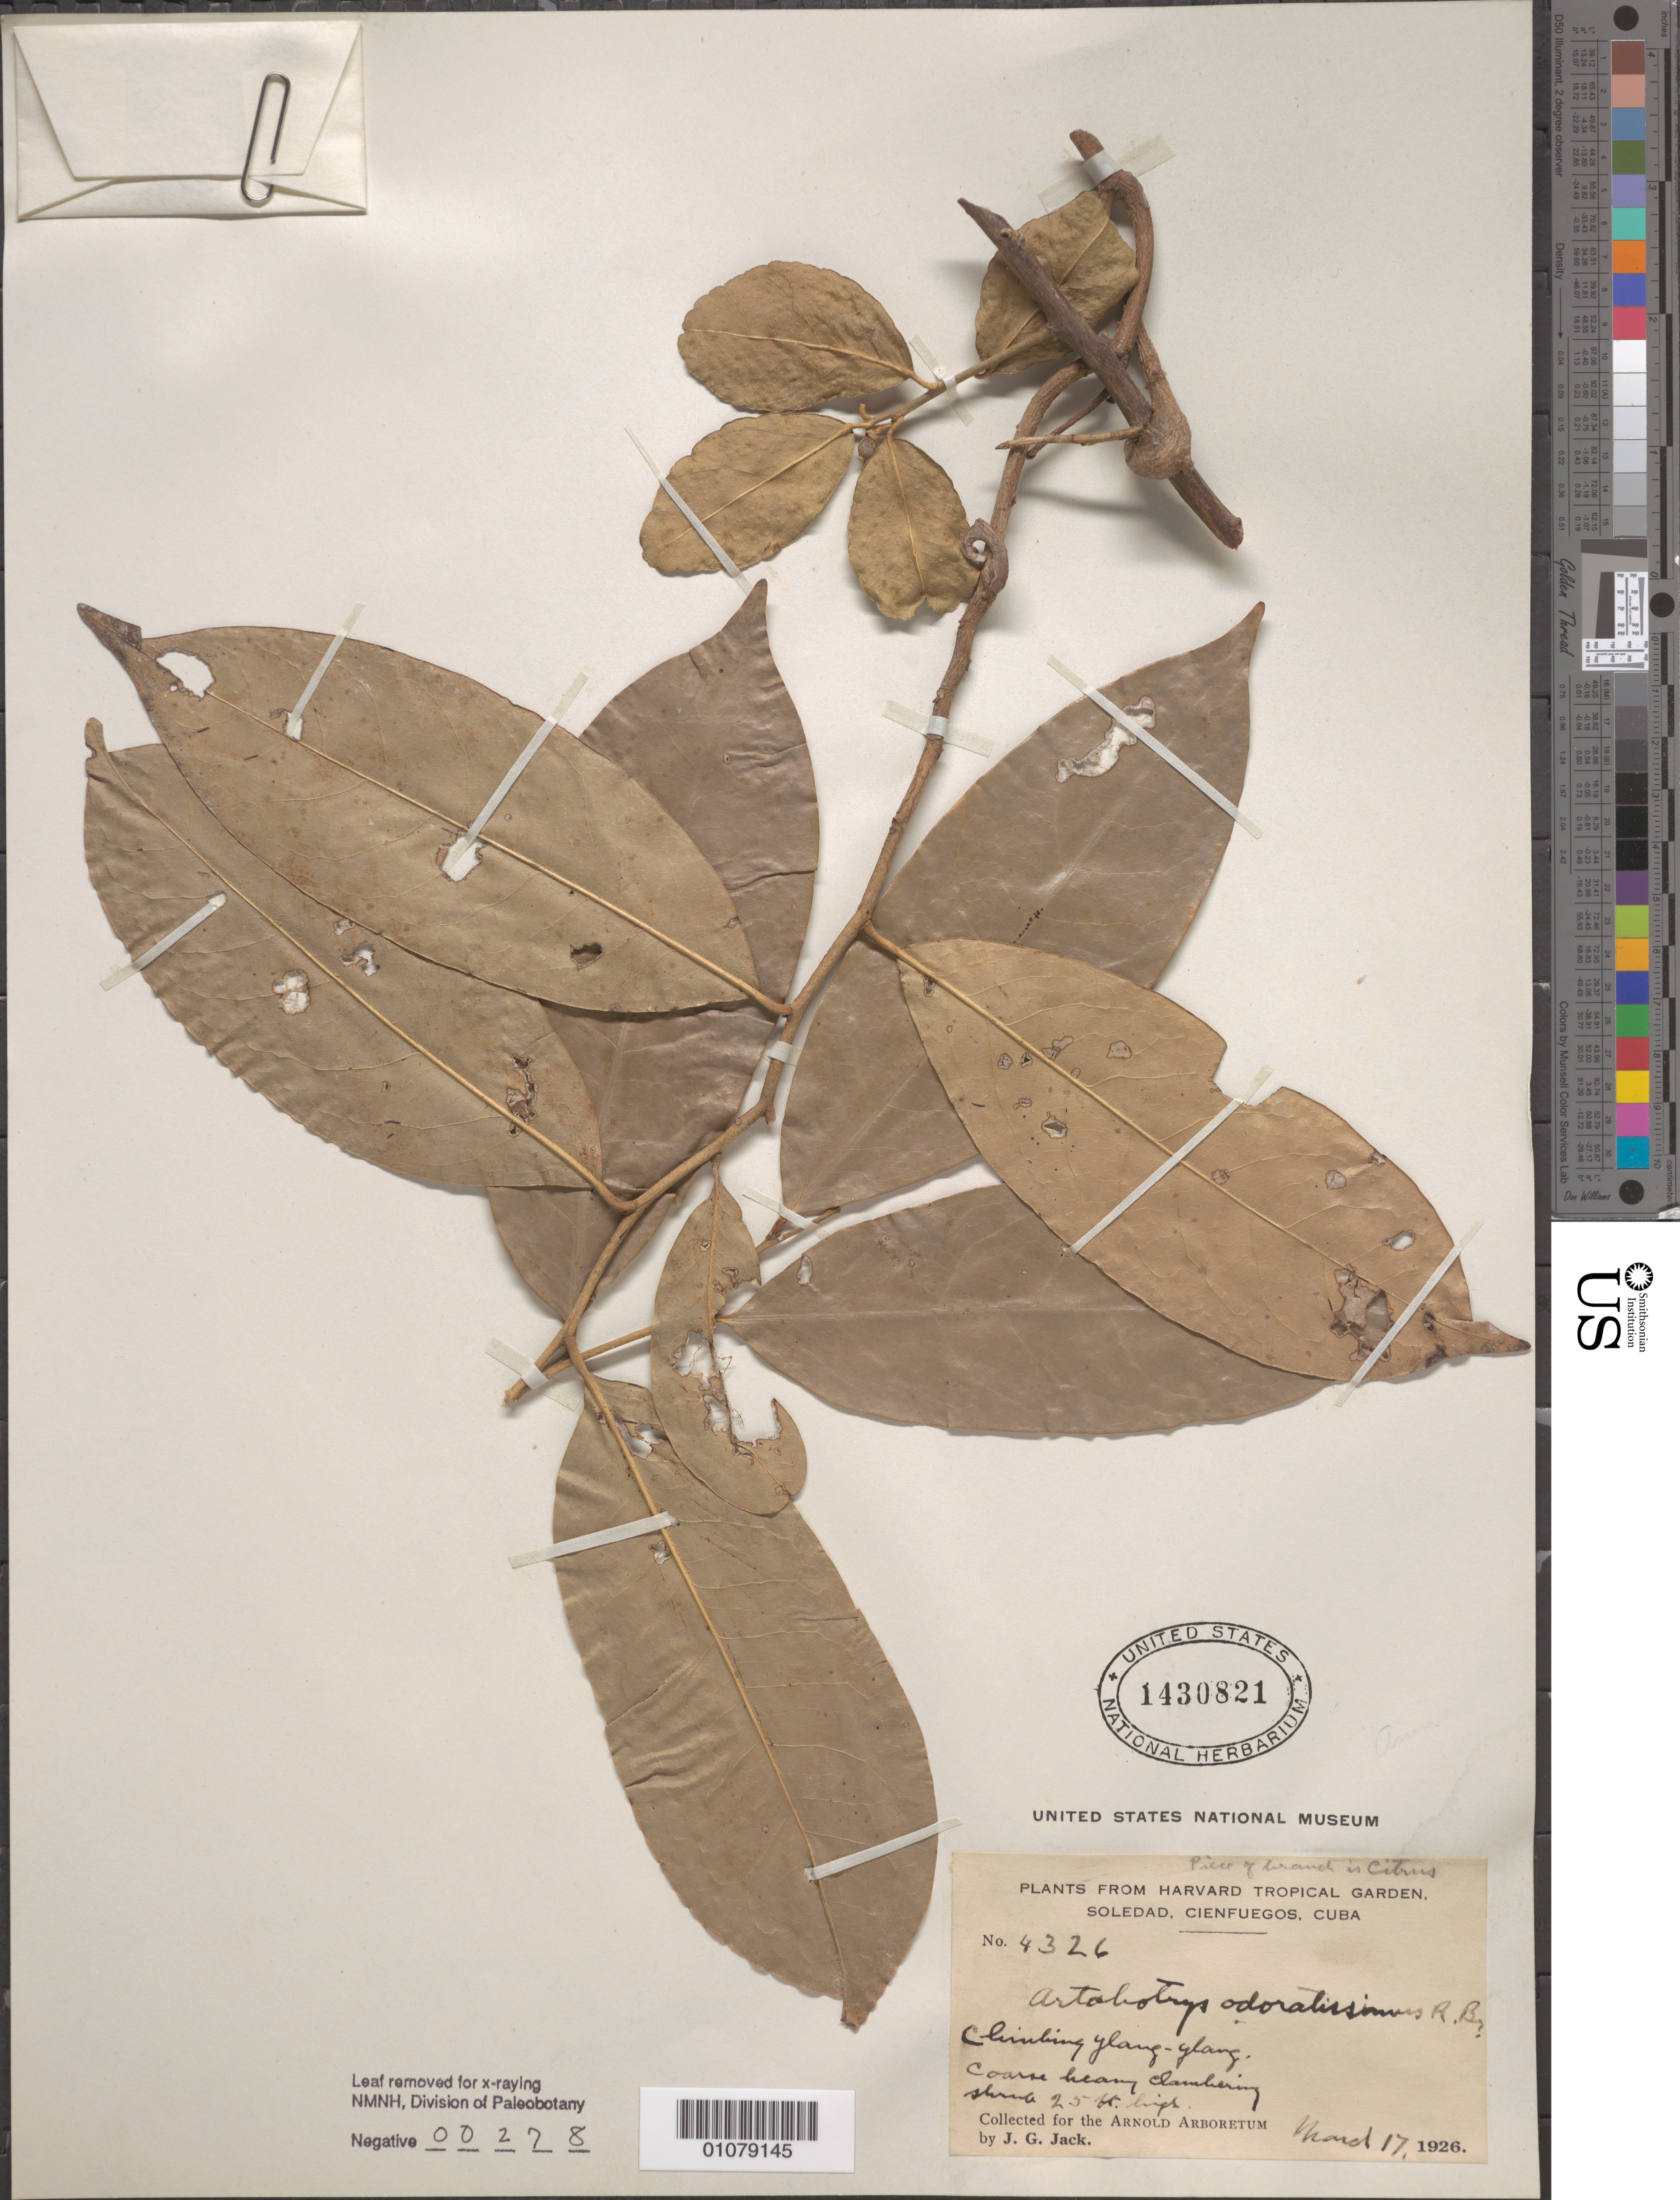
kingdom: Plantae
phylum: Tracheophyta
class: Magnoliopsida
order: Magnoliales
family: Annonaceae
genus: Artabotrys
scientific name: Artabotrys odoratissimus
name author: R. Br.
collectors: J. G. Jack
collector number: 4326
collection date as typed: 17 Mar 1926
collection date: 1926-03-17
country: Cuba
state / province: Cienfuegos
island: Cuba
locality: Plants from Harvard Tropical Garden, Soledad, Cienfuegos, Cuba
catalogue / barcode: US 1430821